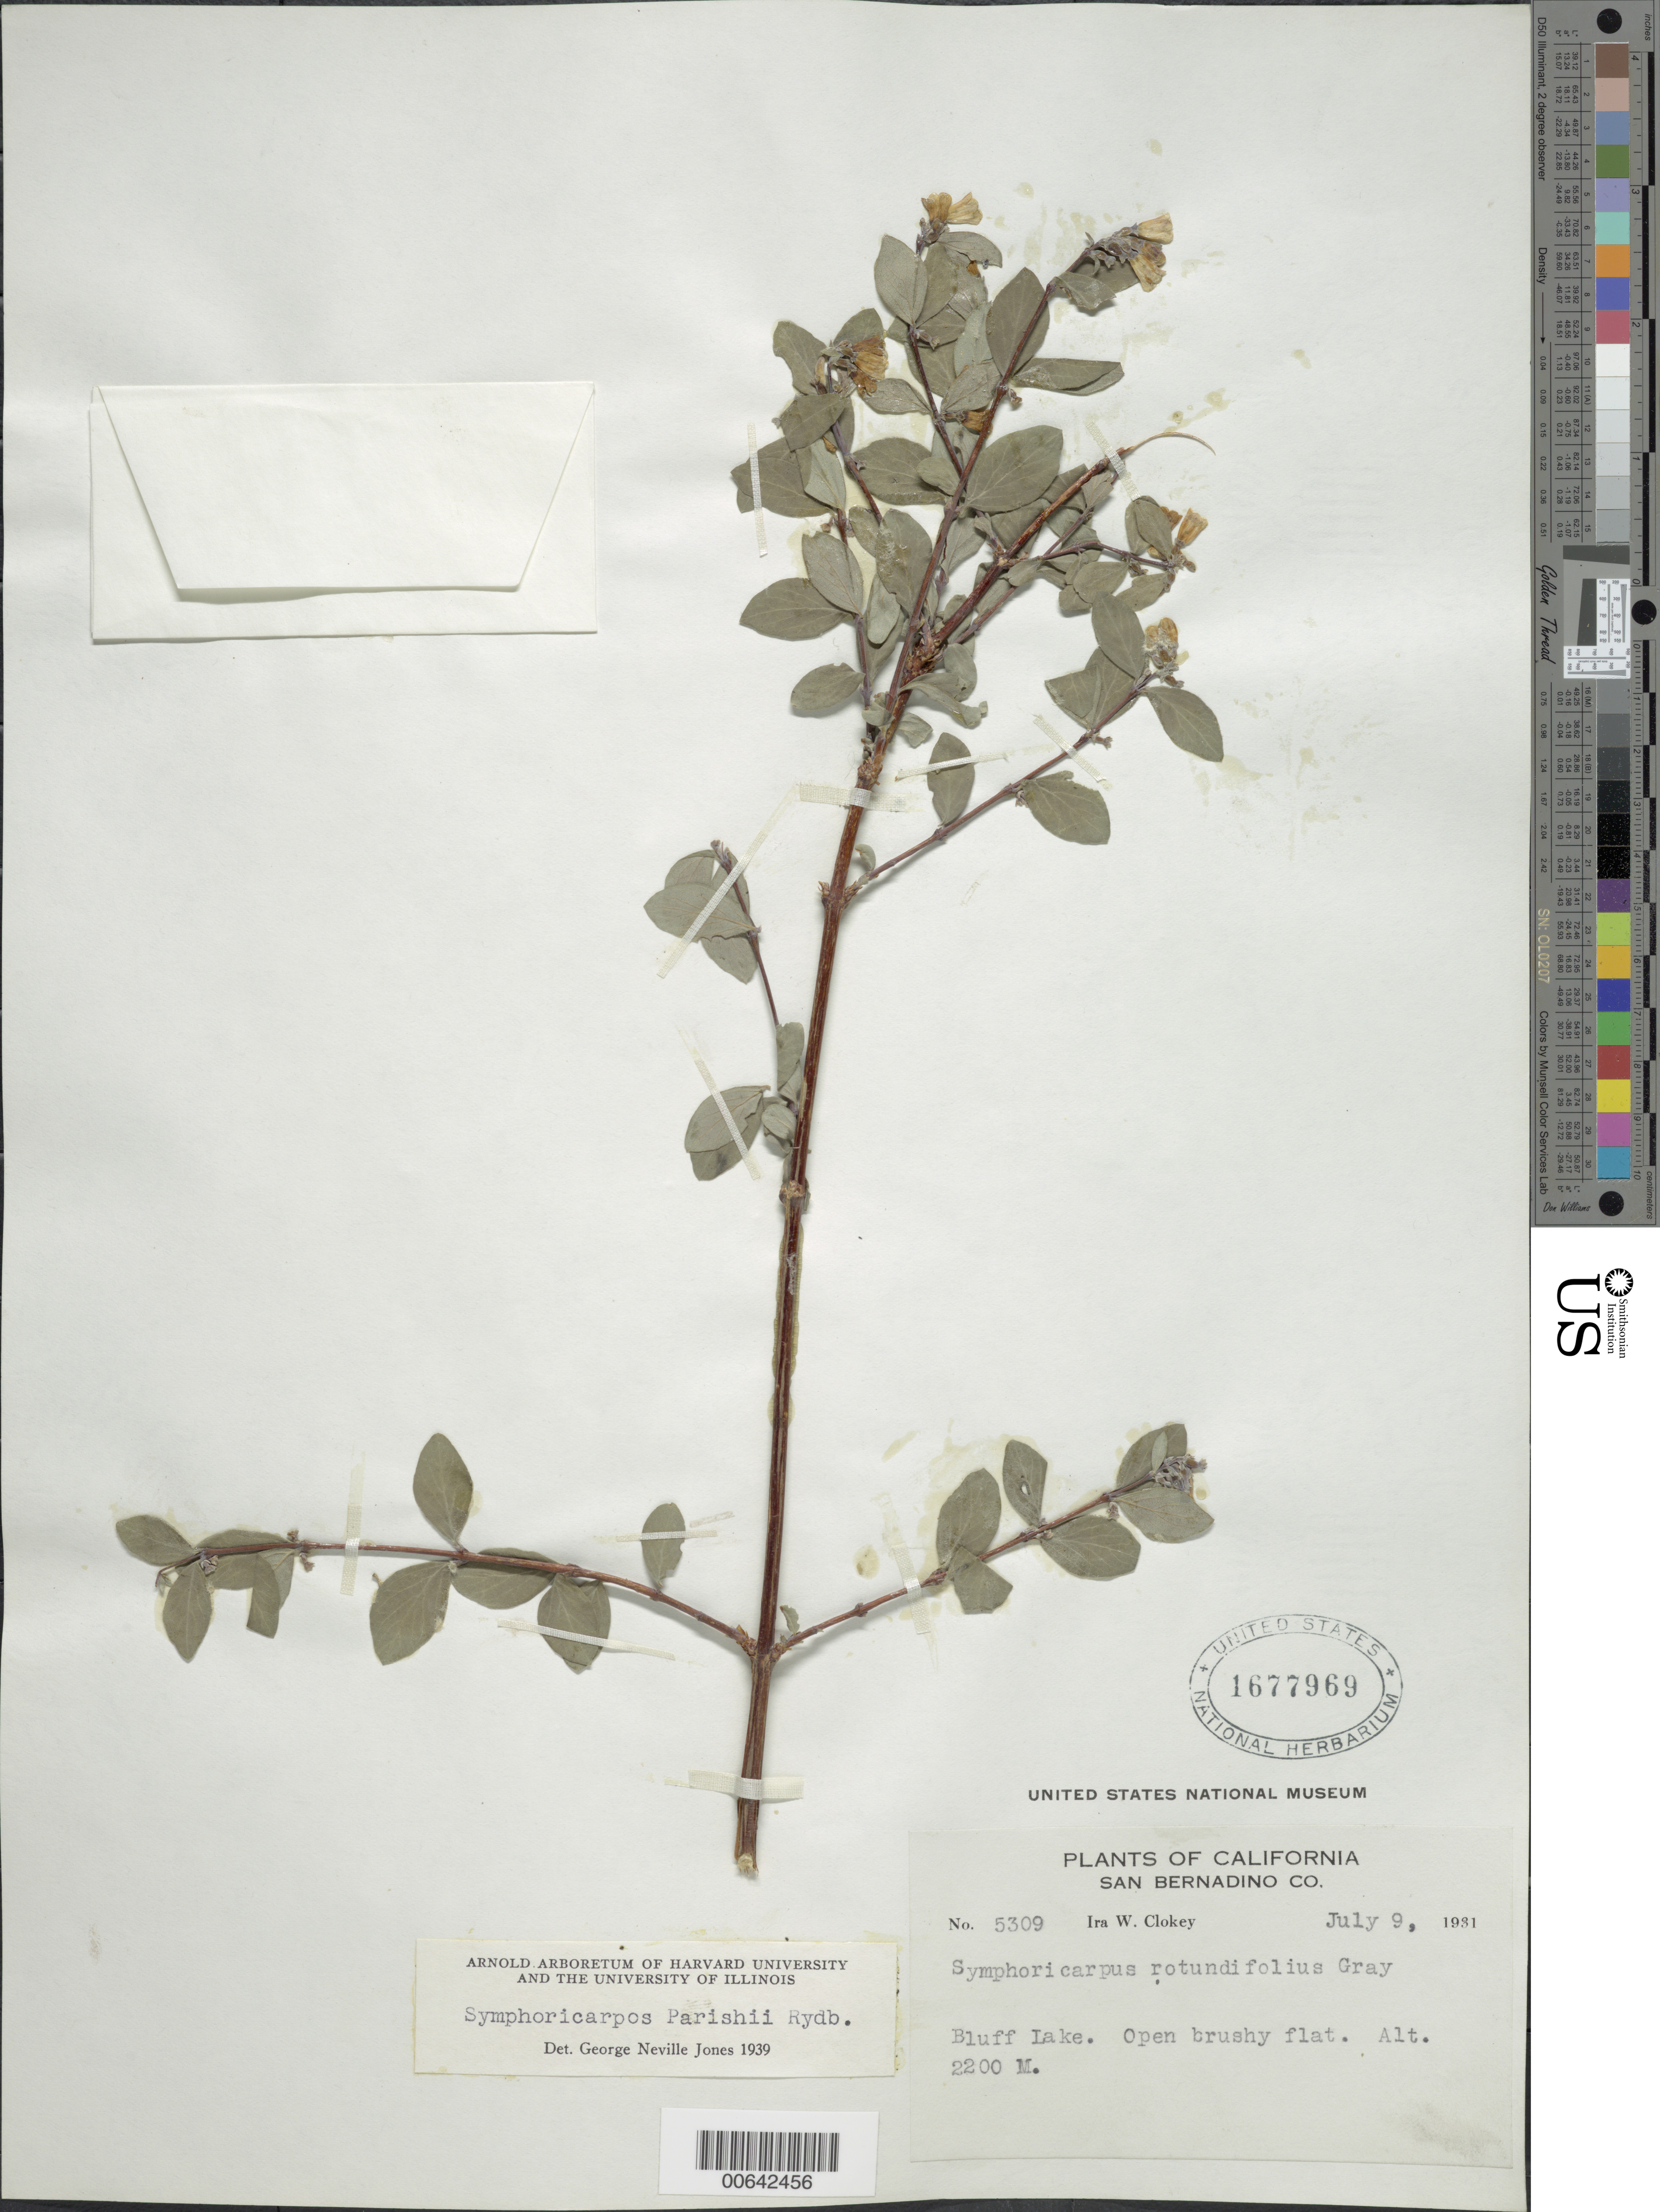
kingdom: Plantae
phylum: Tracheophyta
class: Magnoliopsida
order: Dipsacales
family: Caprifoliaceae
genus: Symphoricarpos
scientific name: Symphoricarpos parishii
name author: Rydb.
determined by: Jones, G. N.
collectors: I. W. Clokey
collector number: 5309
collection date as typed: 09 Jul 1931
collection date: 1931-07-09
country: United States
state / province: California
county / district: San Bernardino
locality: Bluff Lake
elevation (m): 2200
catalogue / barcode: US 1677969